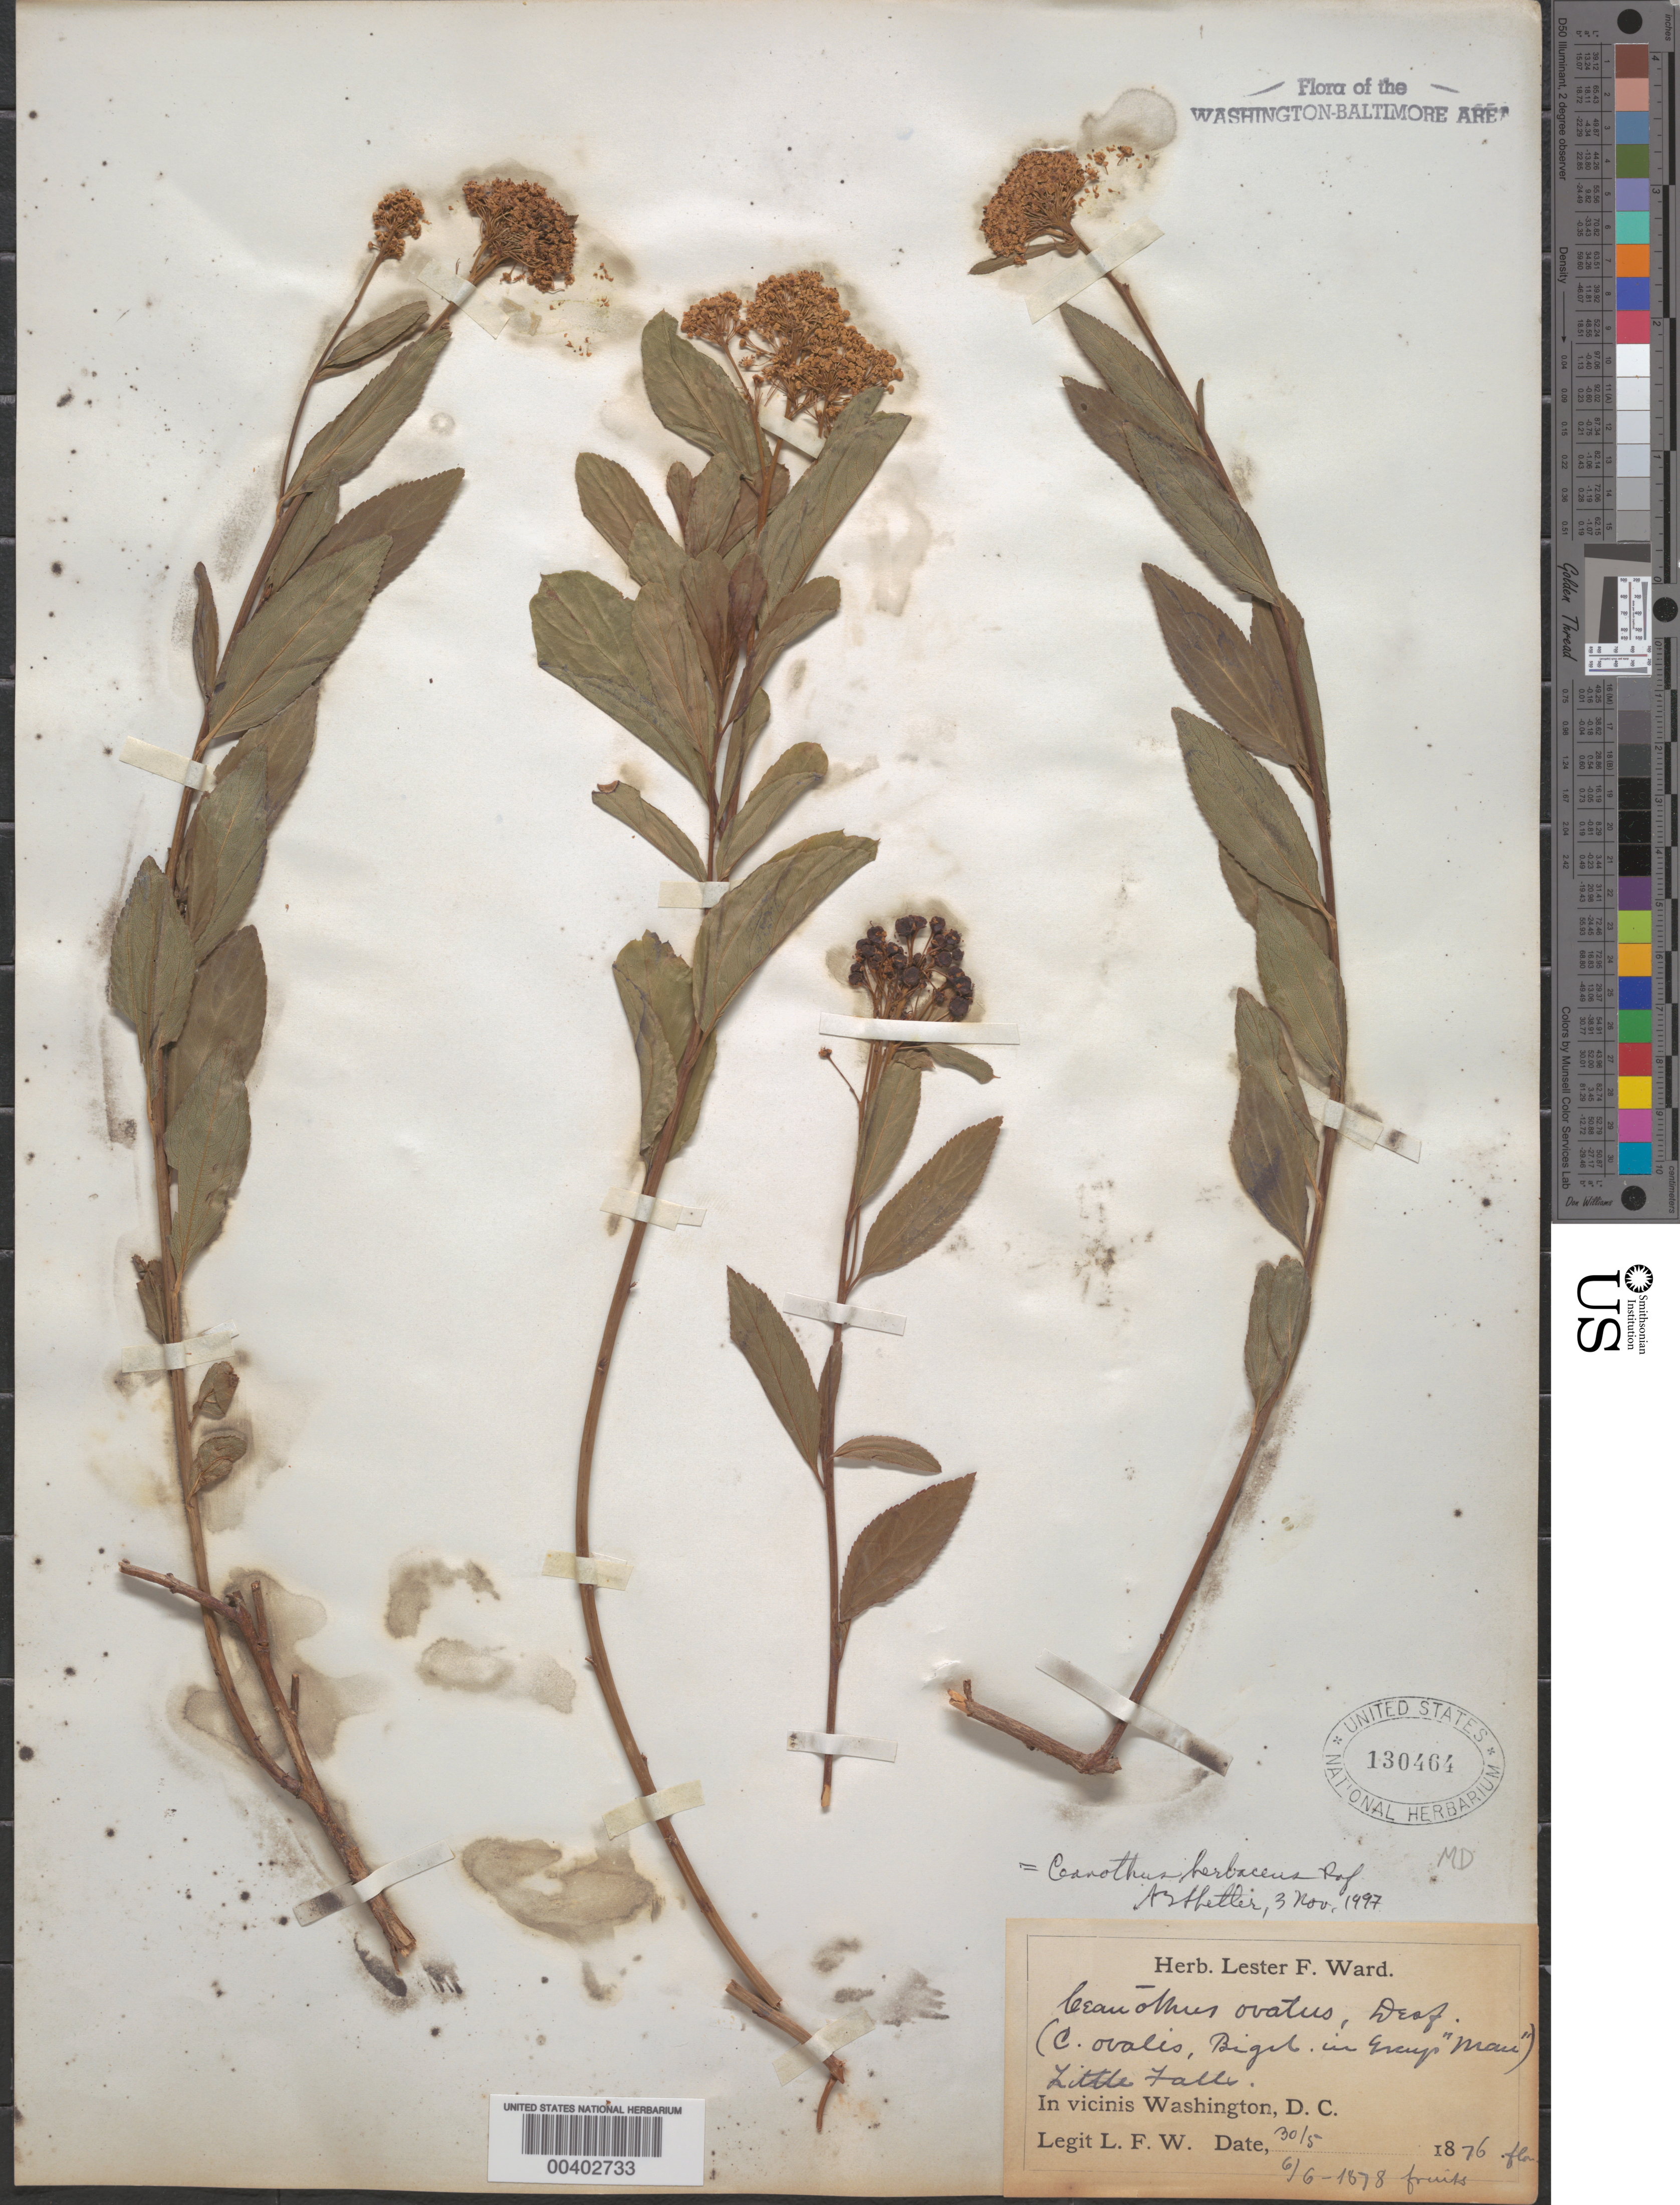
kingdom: Plantae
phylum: Tracheophyta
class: Magnoliopsida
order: Rosales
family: Rhamnaceae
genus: Ceanothus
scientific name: Ceanothus herbaceus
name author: Raf.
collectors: L. F. Ward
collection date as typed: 30 May 1876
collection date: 1876-05-30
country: United States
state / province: Maryland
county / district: Montgomery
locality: Little Falls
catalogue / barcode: US 130464